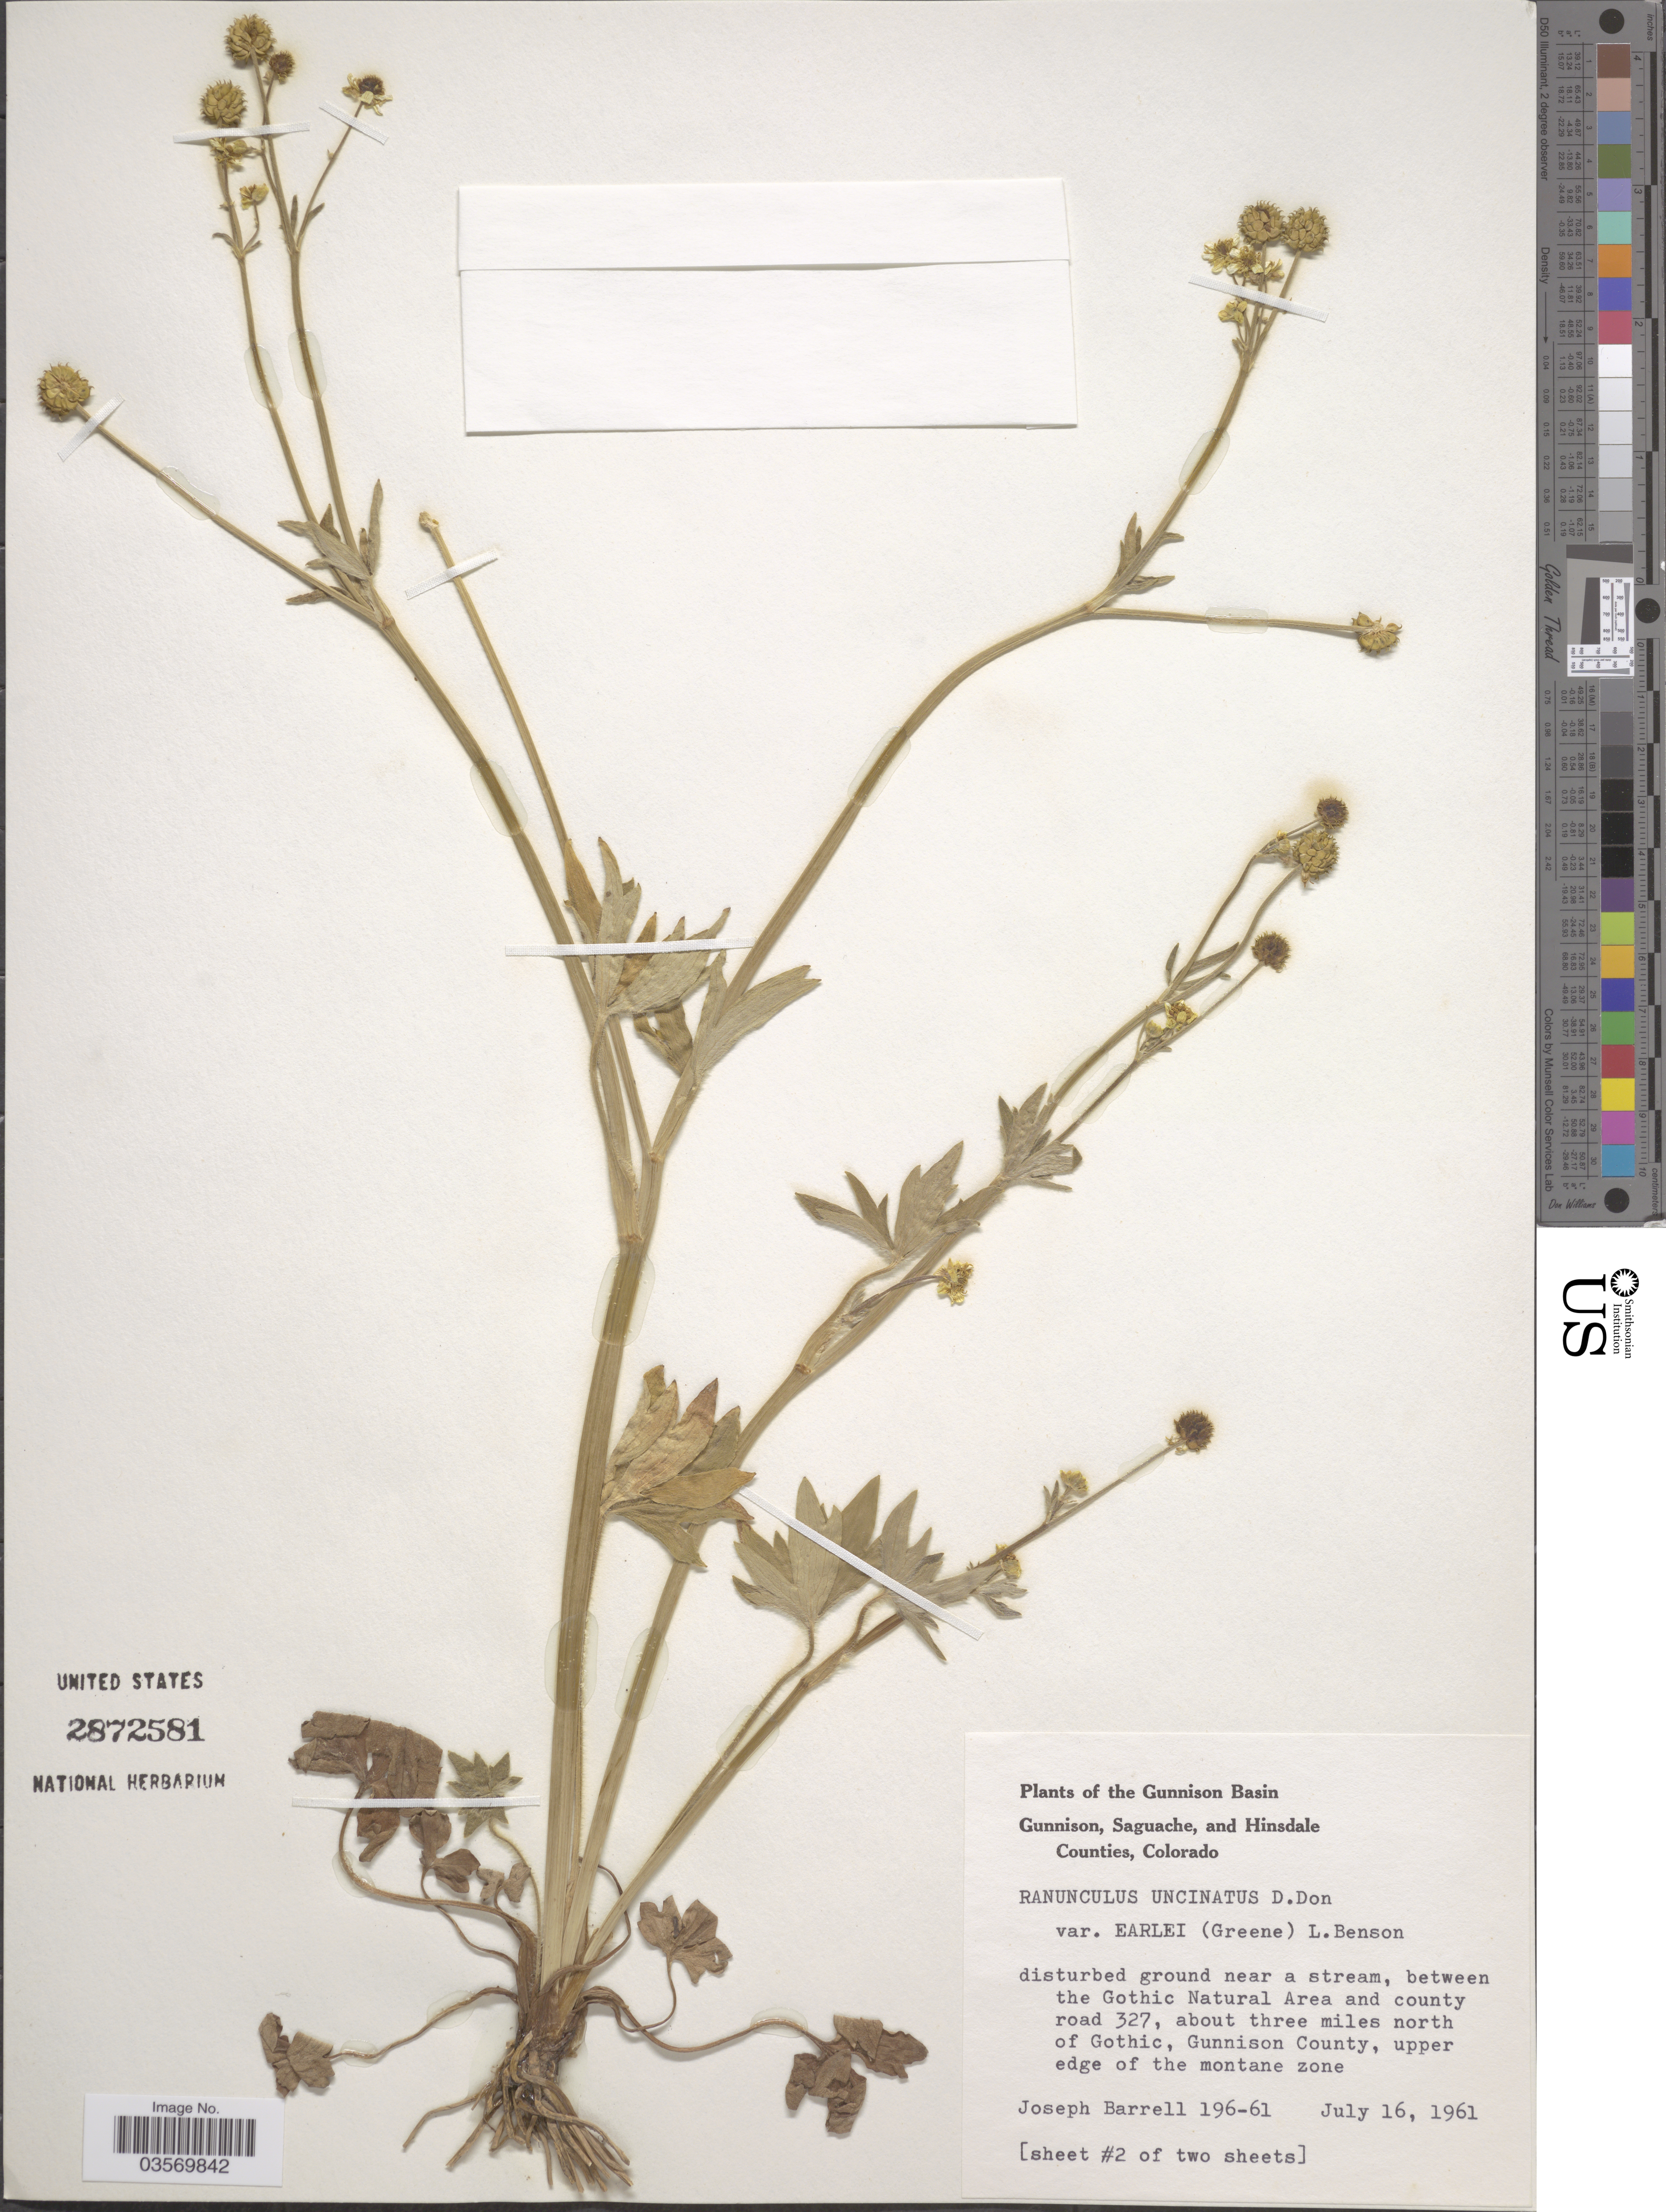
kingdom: Plantae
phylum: Tracheophyta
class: Magnoliopsida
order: Ranunculales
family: Ranunculaceae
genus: Ranunculus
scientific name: Ranunculus uncinatus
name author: D. Don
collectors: J. Barrell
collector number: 196-61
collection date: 1961-07-16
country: United States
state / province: Colorado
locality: The Gunnison Basin. Between the Gothic Natural Area and county road 327, about three miles north of Gothic, Gunnison County, upper edge of the montane zone.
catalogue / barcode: US 2872581